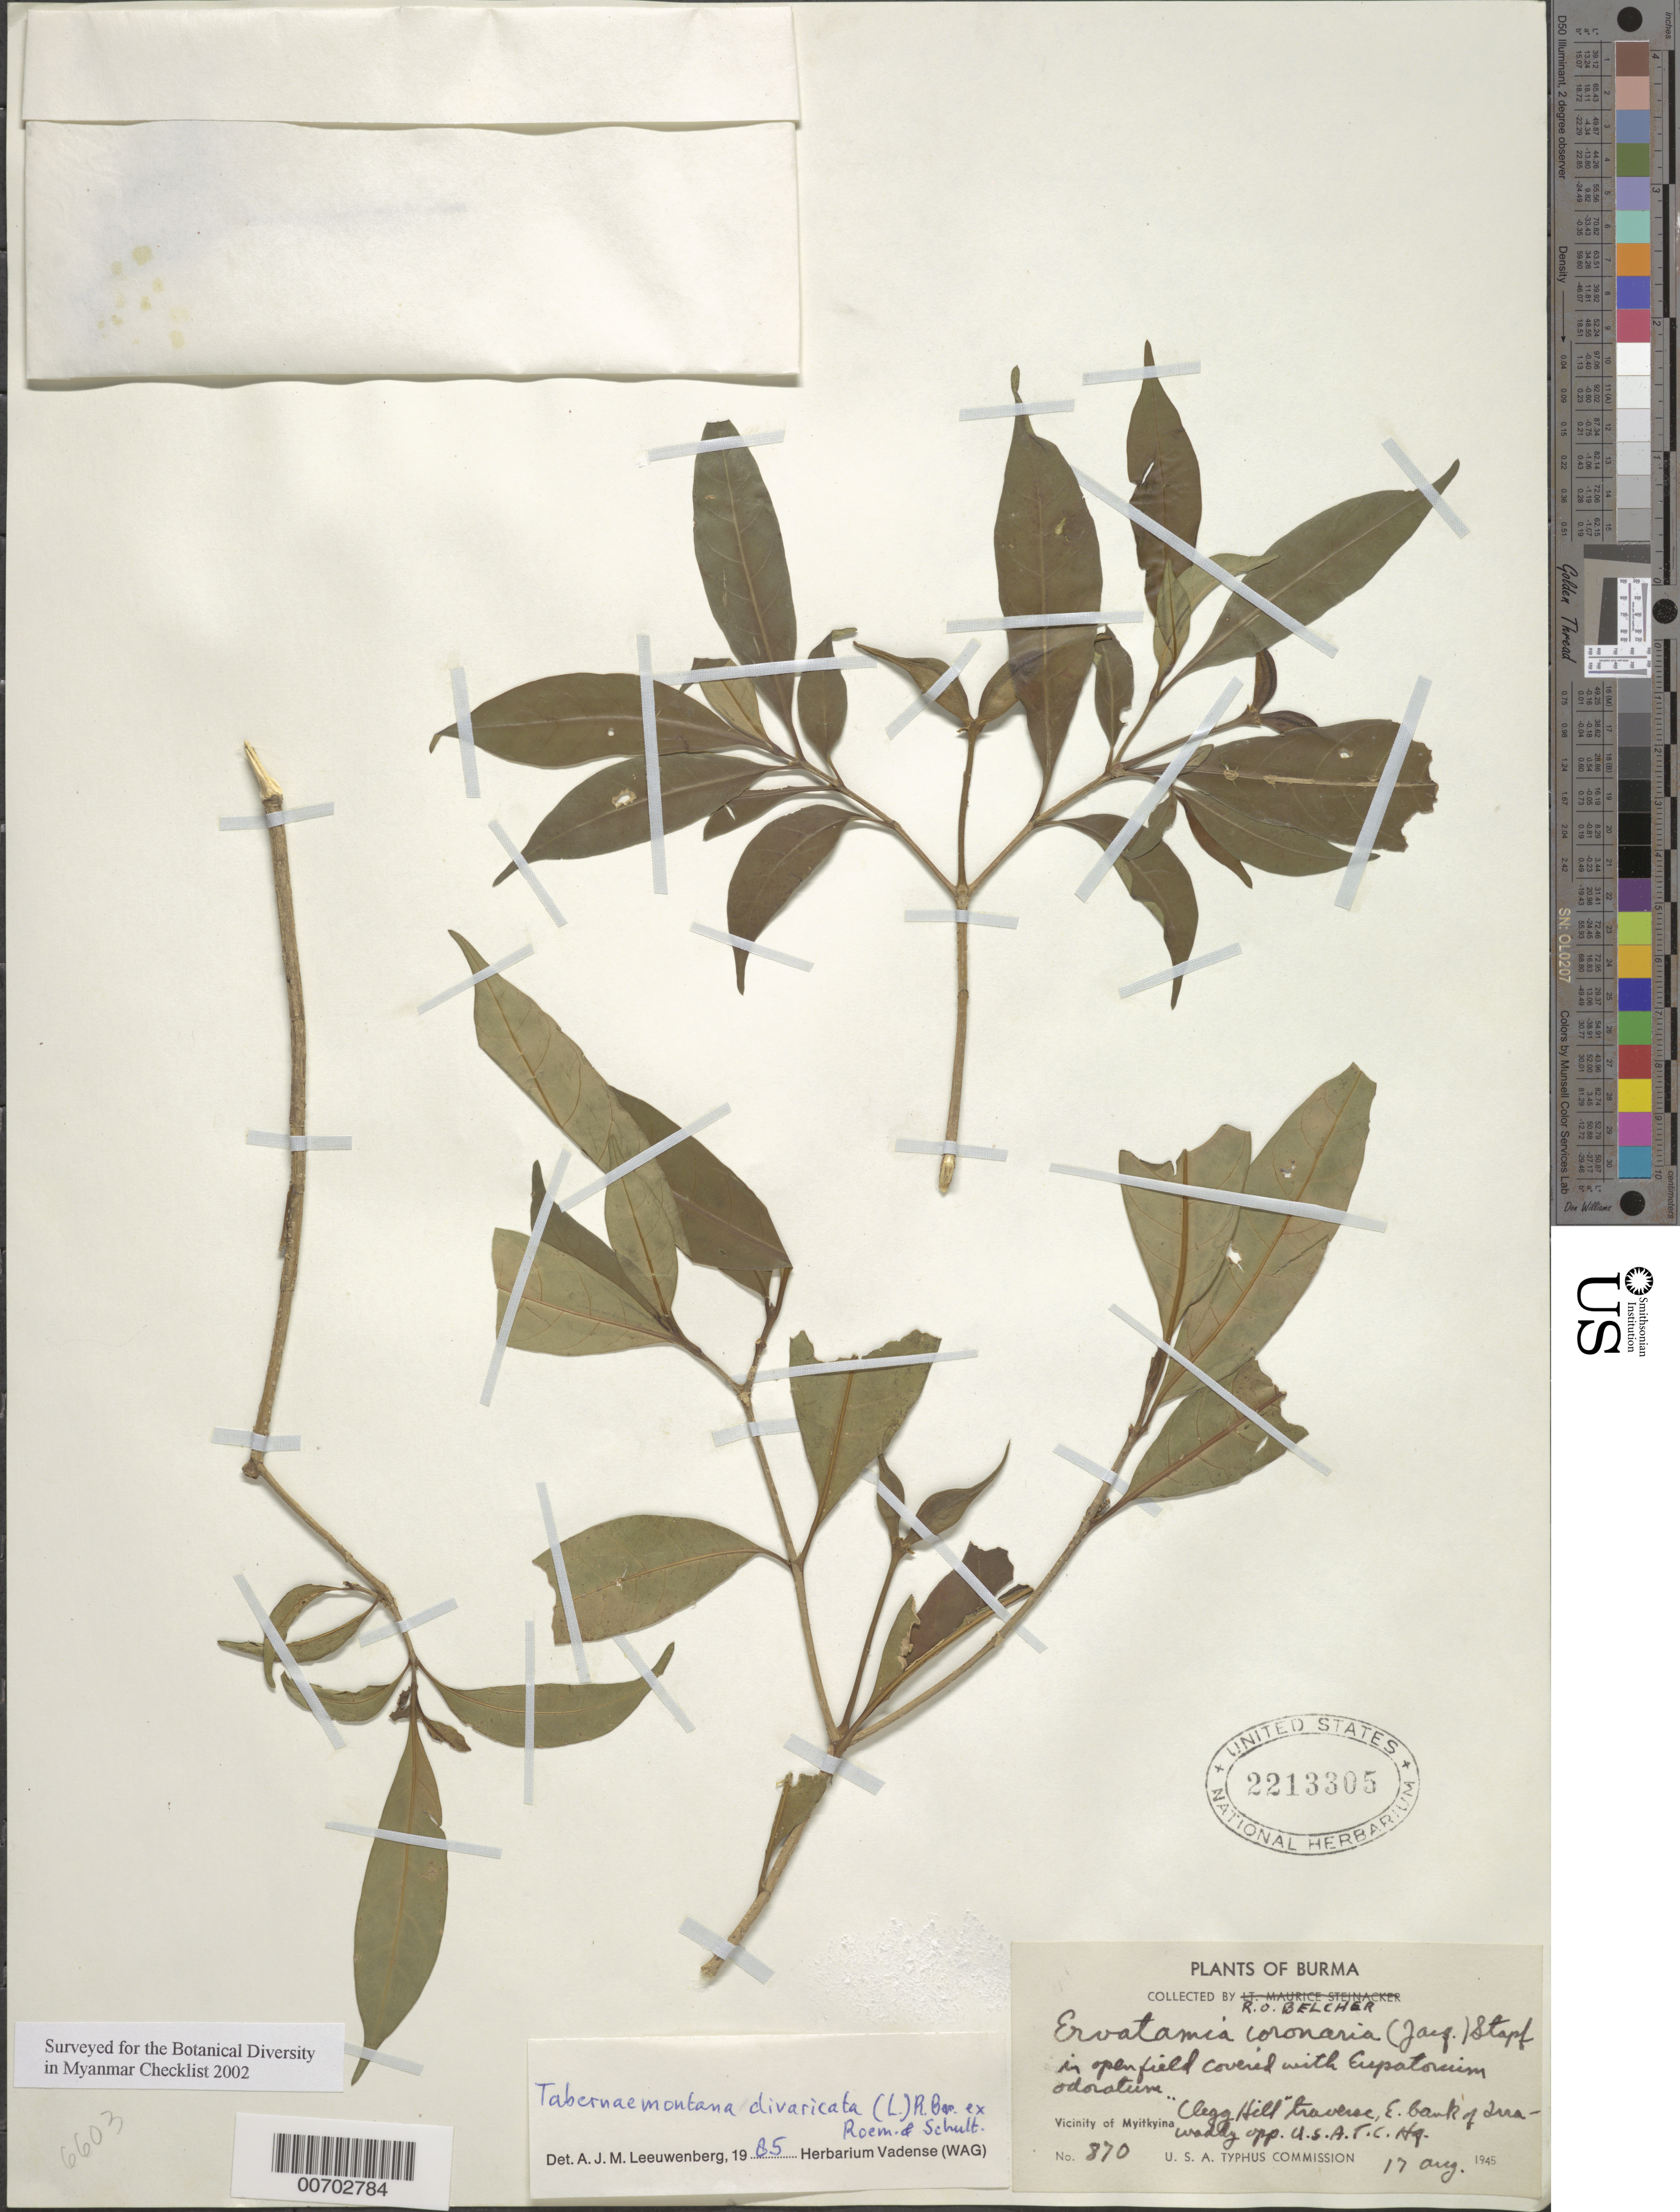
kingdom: Plantae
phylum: Tracheophyta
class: Magnoliopsida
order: Gentianales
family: Apocynaceae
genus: Tabernaemontana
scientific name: Tabernaemontana divaricata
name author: (L.) R. Br. ex Roem. & Schult.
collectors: R. Belcher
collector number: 870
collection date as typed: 17 Aug 1945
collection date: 1945-08-17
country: Myanmar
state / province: Kachin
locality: Myitkyina, Irawaddy R.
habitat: Open field with Eupatorium odoratum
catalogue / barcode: US 2213305